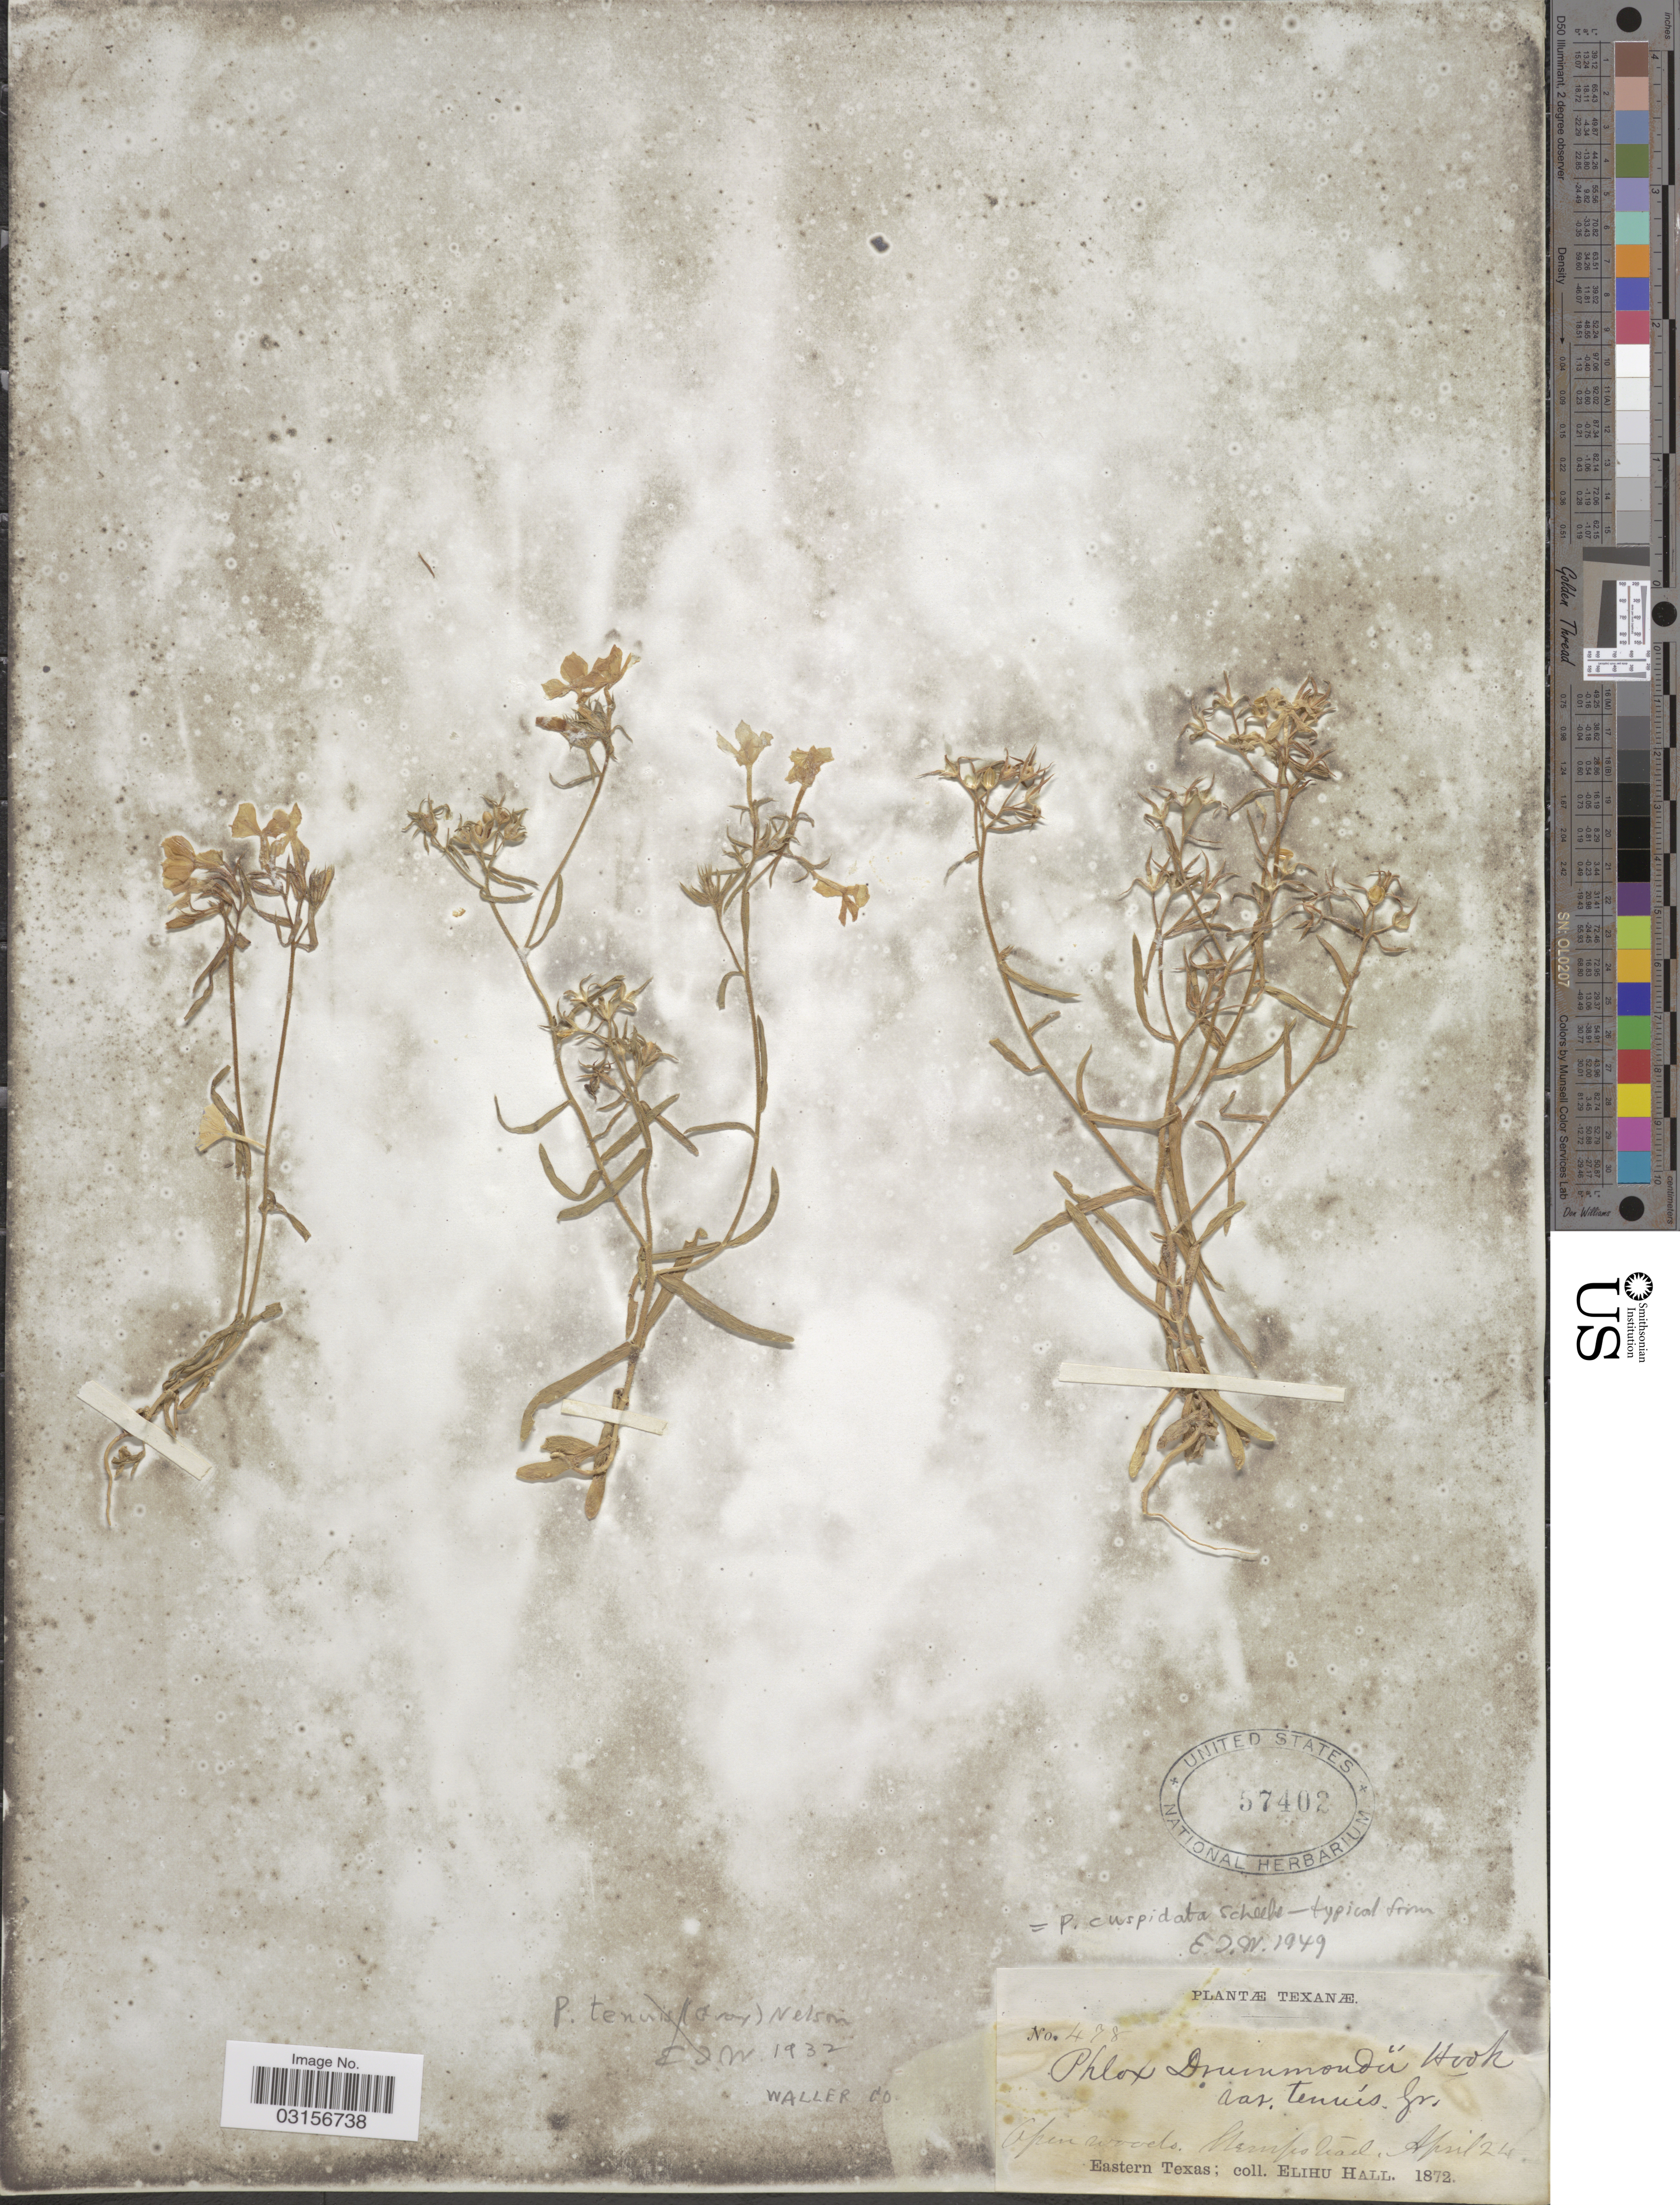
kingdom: Plantae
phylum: Tracheophyta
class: Magnoliopsida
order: Ericales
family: Polemoniaceae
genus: Phlox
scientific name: Phlox cuspidata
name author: Scheele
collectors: E. Hall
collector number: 478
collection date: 1872-04-24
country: United States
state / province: Texas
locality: Hempstead.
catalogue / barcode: US 57402